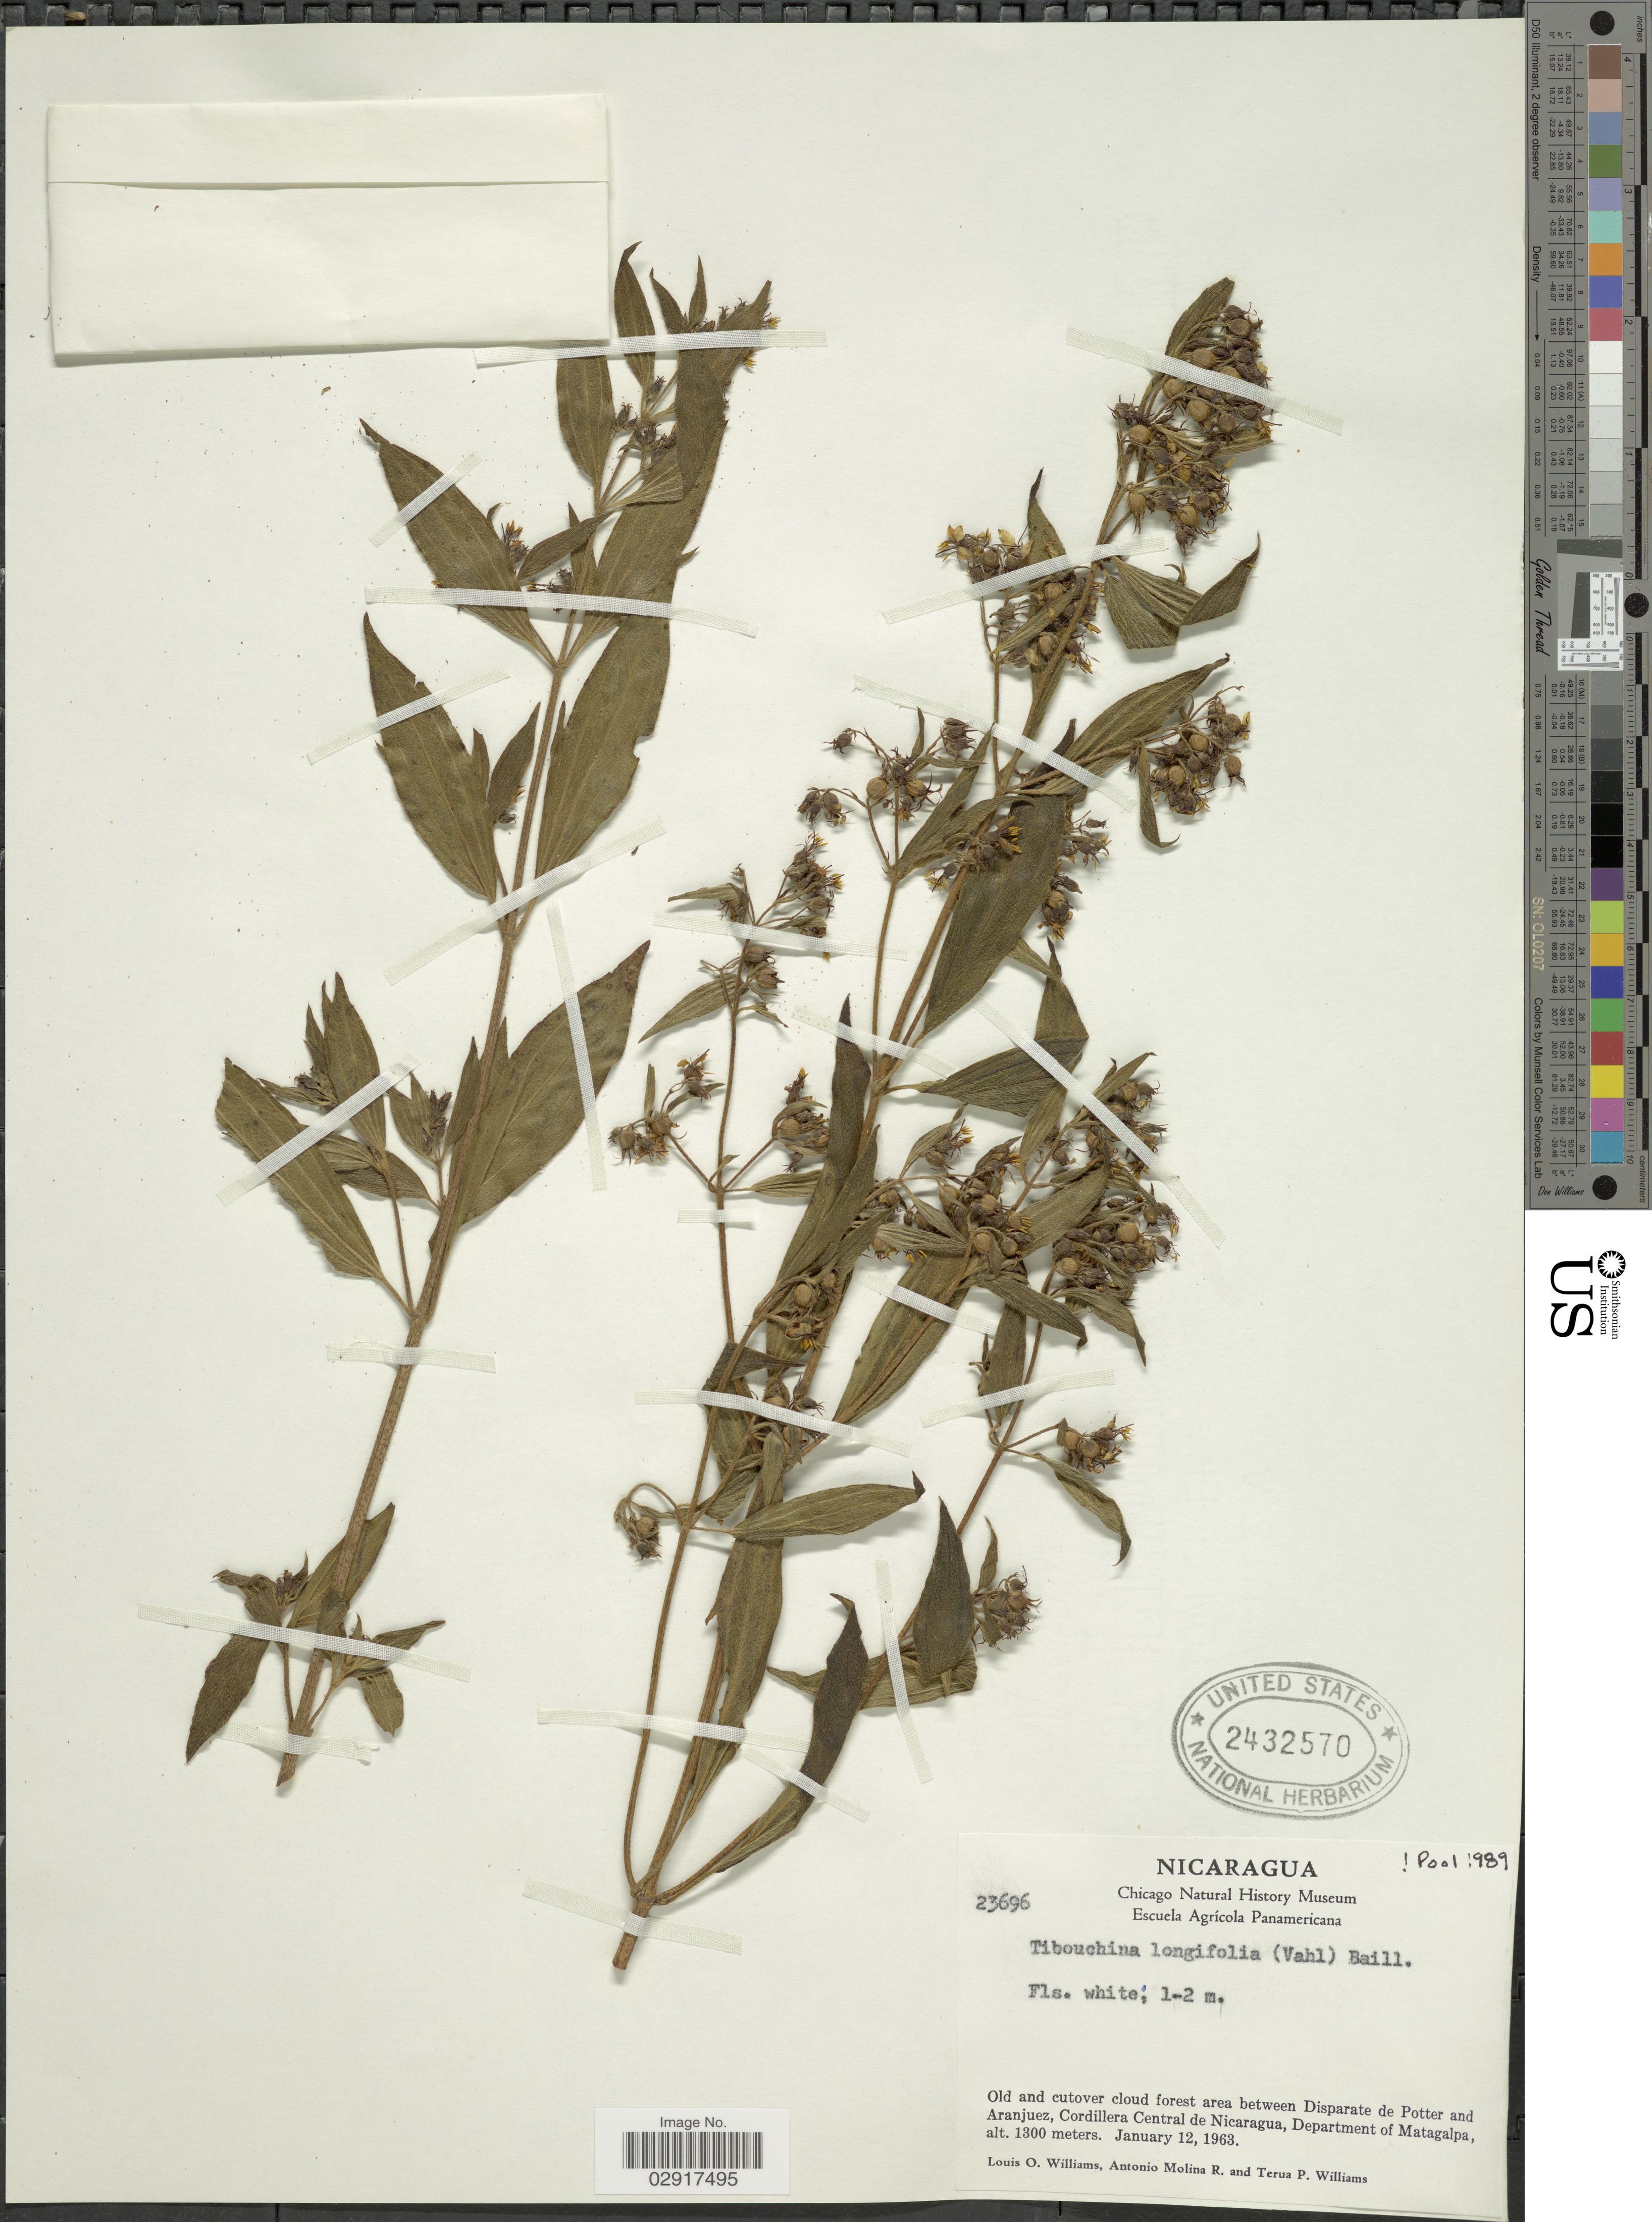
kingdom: Plantae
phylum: Tracheophyta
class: Magnoliopsida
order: Myrtales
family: Melastomataceae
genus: Chaetogastra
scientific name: Chaetogastra longifolia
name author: (Vahl) DC.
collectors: L. O. Williams, A. Molina R. & T. Williams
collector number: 23696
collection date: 1963-01-12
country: Nicaragua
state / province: Matagalpa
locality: Old and cutover cloud forest area between Disparate de Potter and Aranjuez, Cordillera Central de Nicaragua, Department of Matagalpa.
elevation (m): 1300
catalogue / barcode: US 2432570